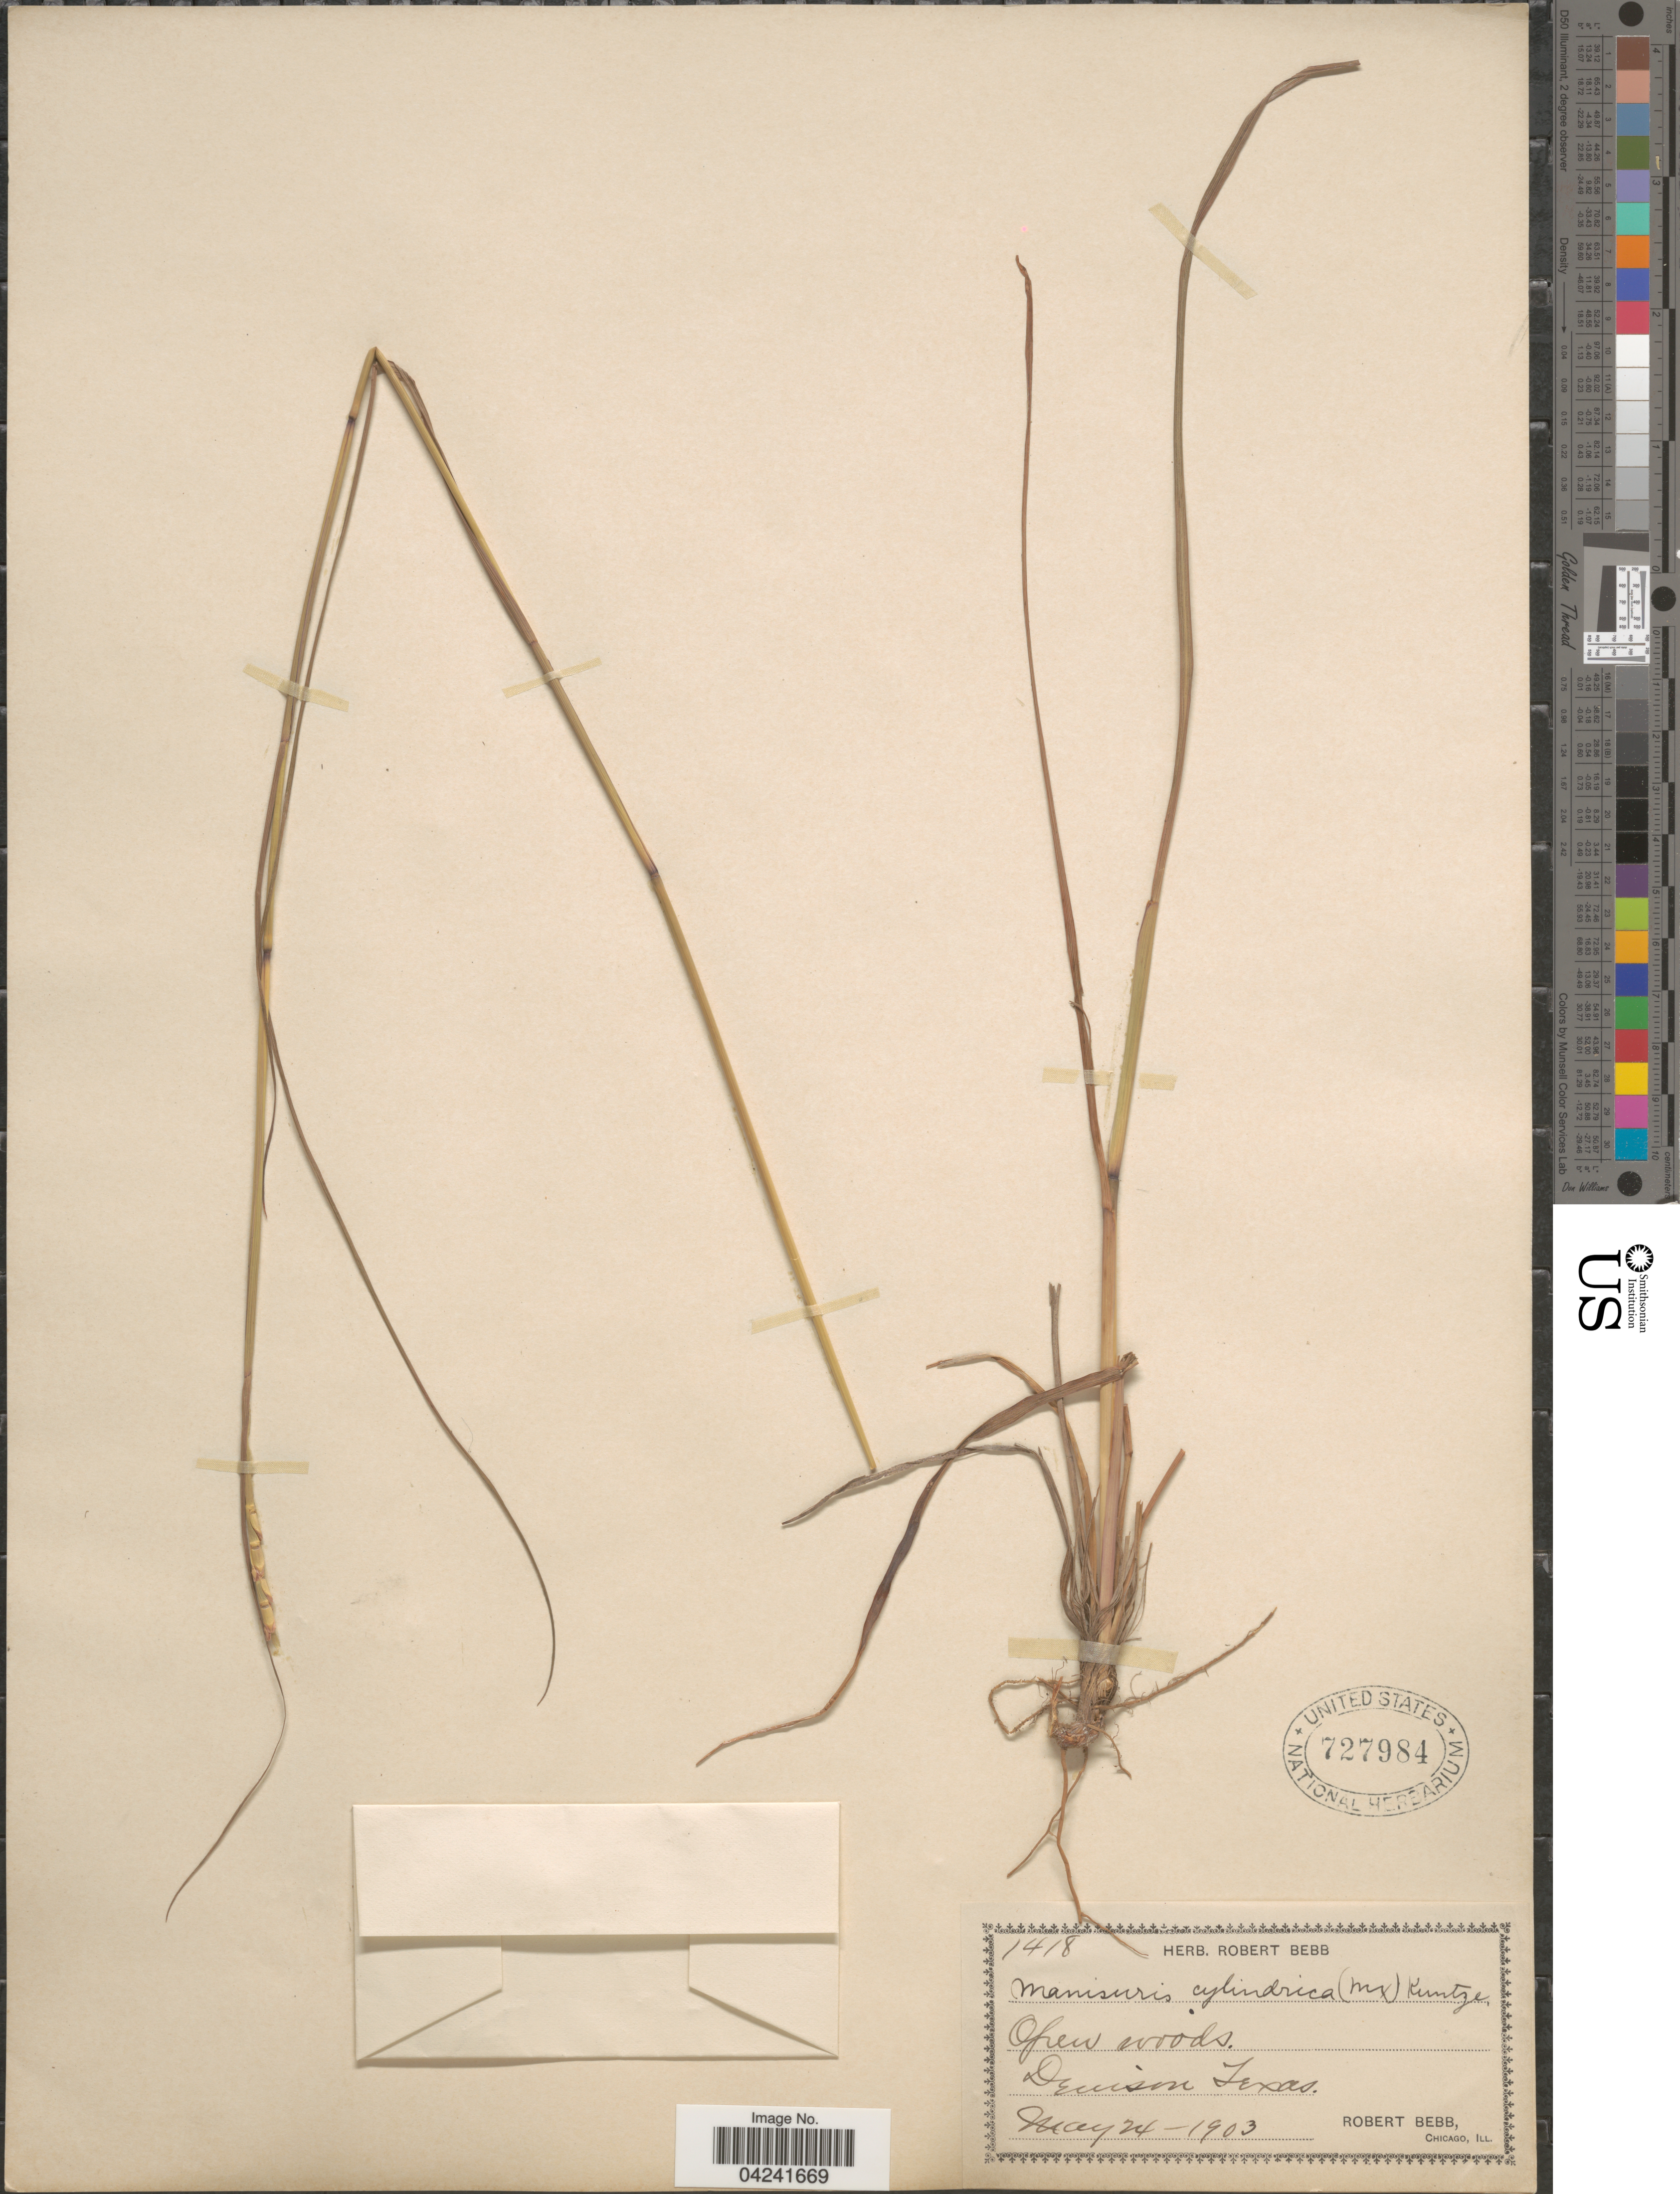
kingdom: Plantae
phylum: Tracheophyta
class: Liliopsida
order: Poales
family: Poaceae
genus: Mnesithea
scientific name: Mnesithea cylindrica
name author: (Michx.) de Koning & Sosef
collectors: R. Bebb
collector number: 1418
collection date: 1903-05-24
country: United States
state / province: Texas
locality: Denison.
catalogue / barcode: US 727984